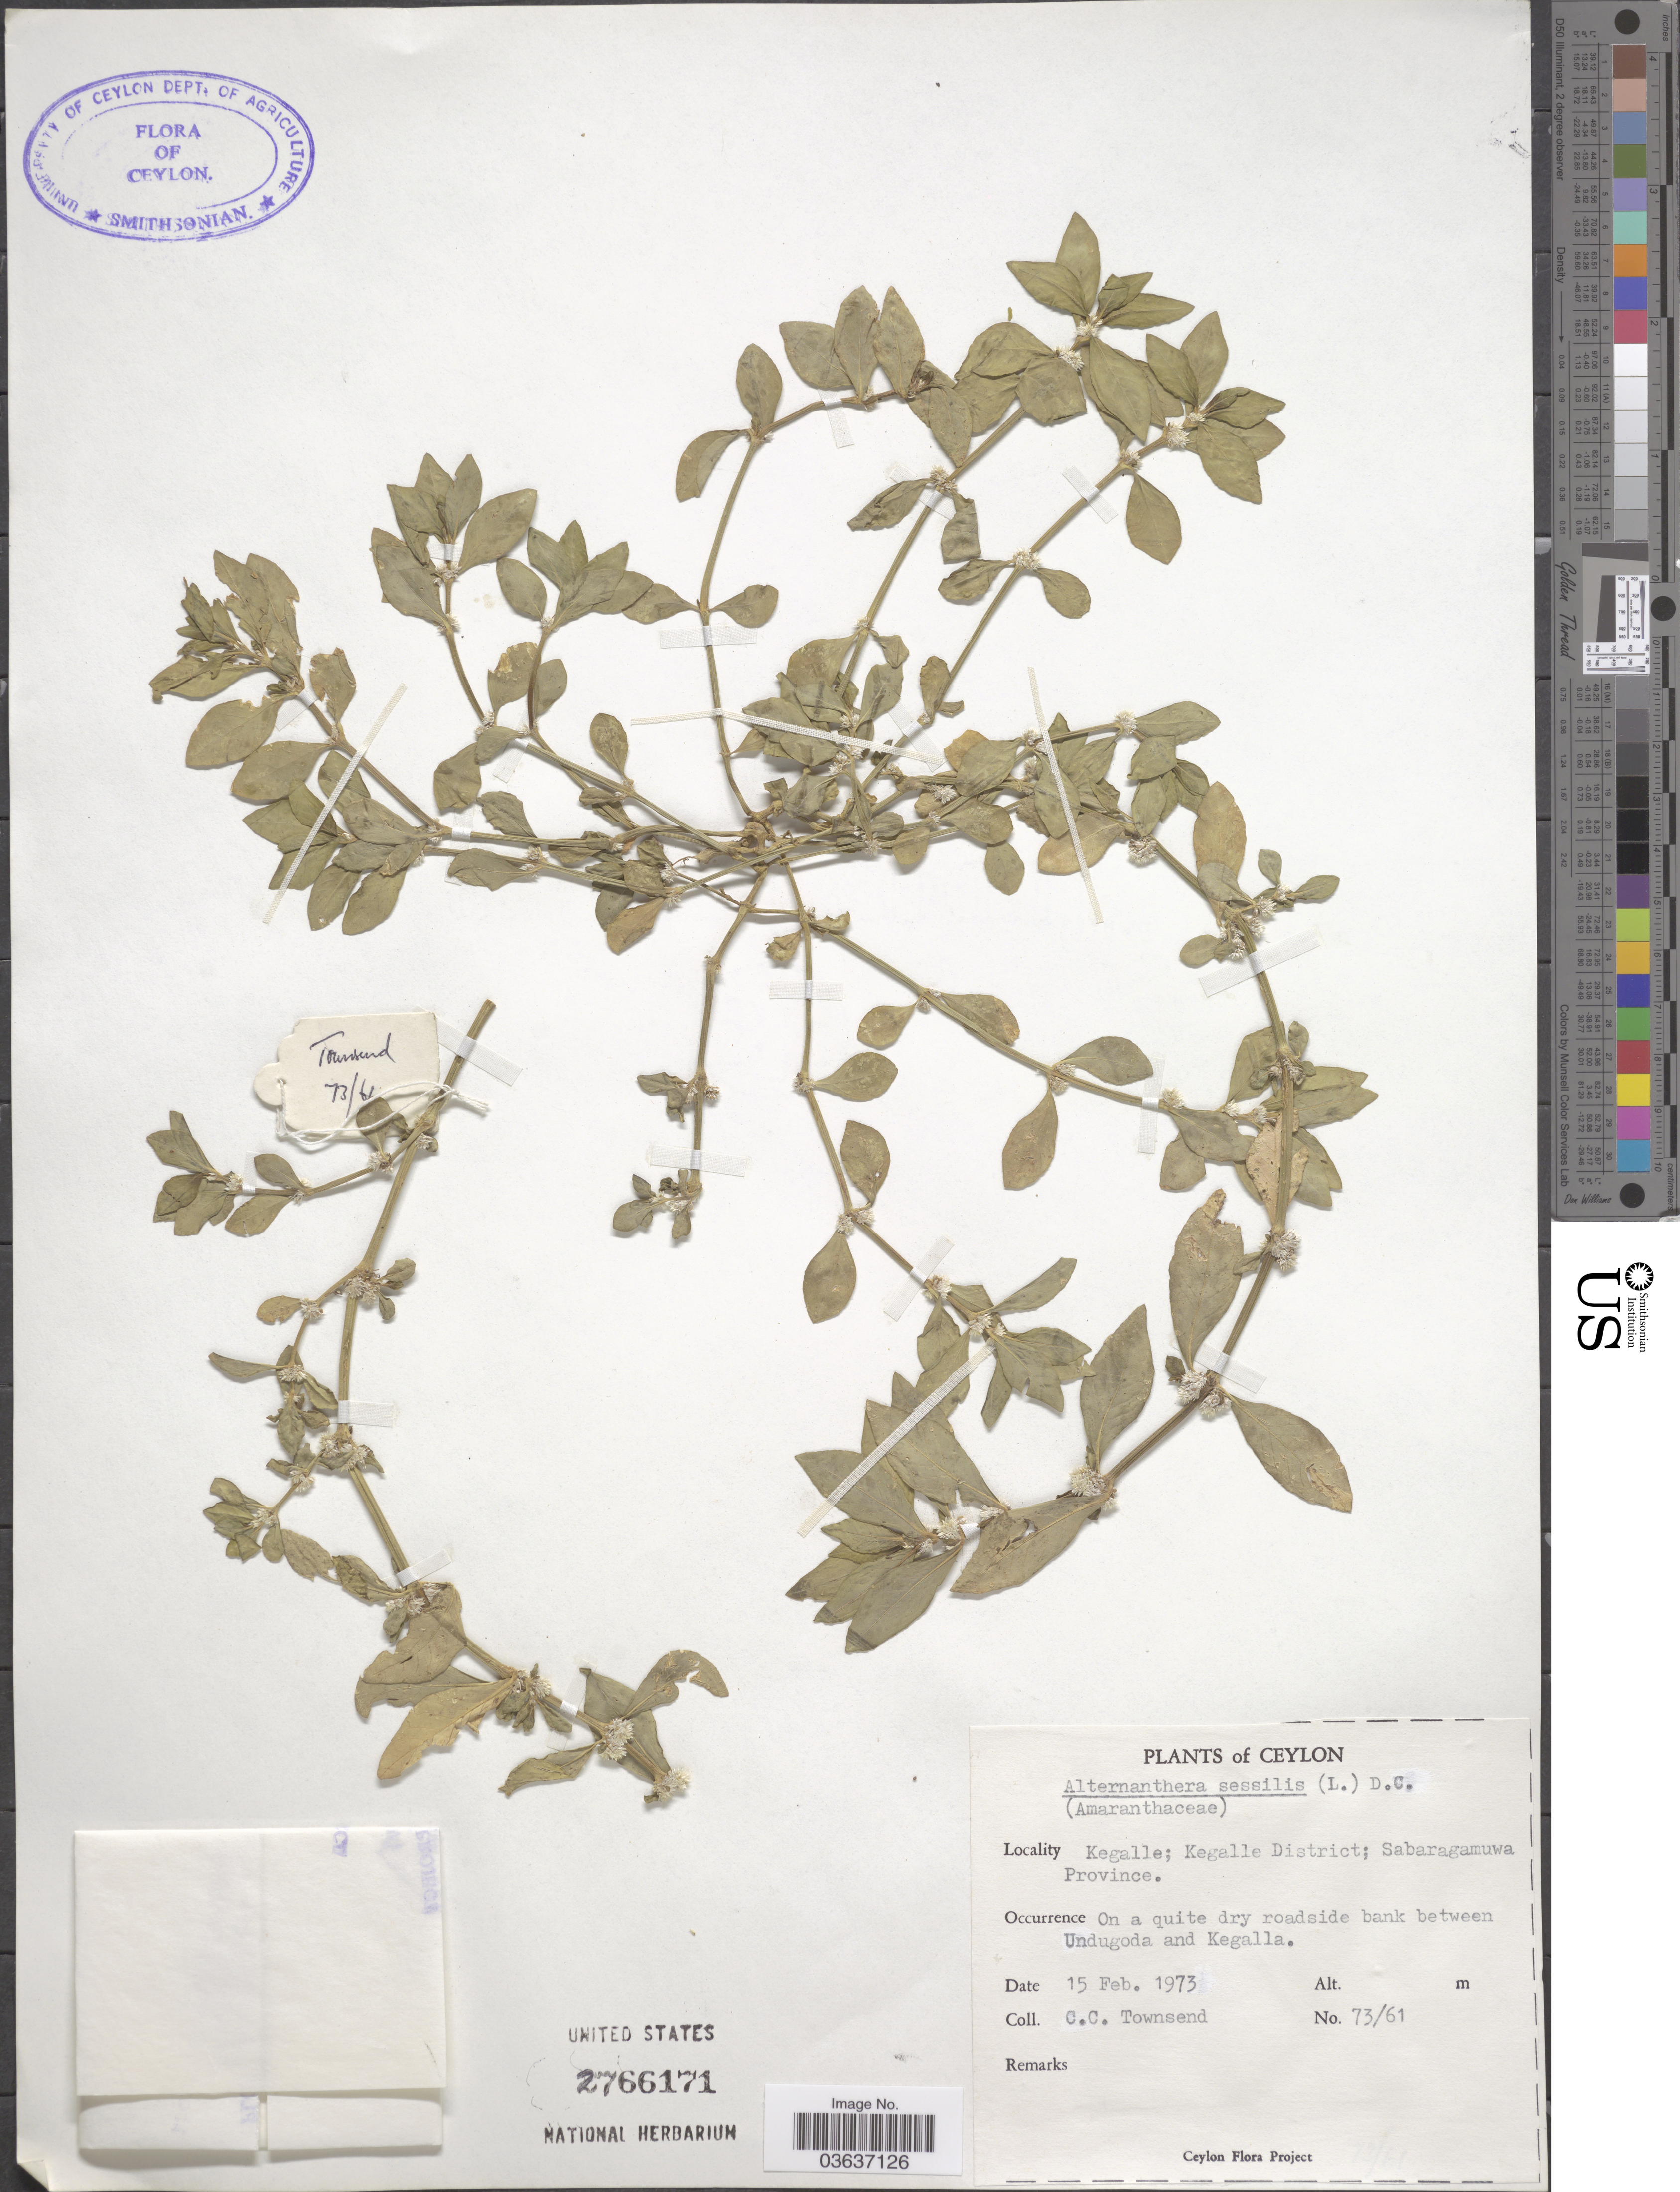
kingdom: Plantae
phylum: Tracheophyta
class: Magnoliopsida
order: Caryophyllales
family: Amaranthaceae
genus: Alternanthera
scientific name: Alternanthera sessilis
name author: (L.) DC.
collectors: C. C. Townsend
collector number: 73/61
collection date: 1973-02-15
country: Sri Lanka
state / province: Sabaragamuwa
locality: Ceylon. Kegalle; Kegalle District. On a quite dry roadside bank between Undugoda and Kegalla.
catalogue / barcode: US 2766171